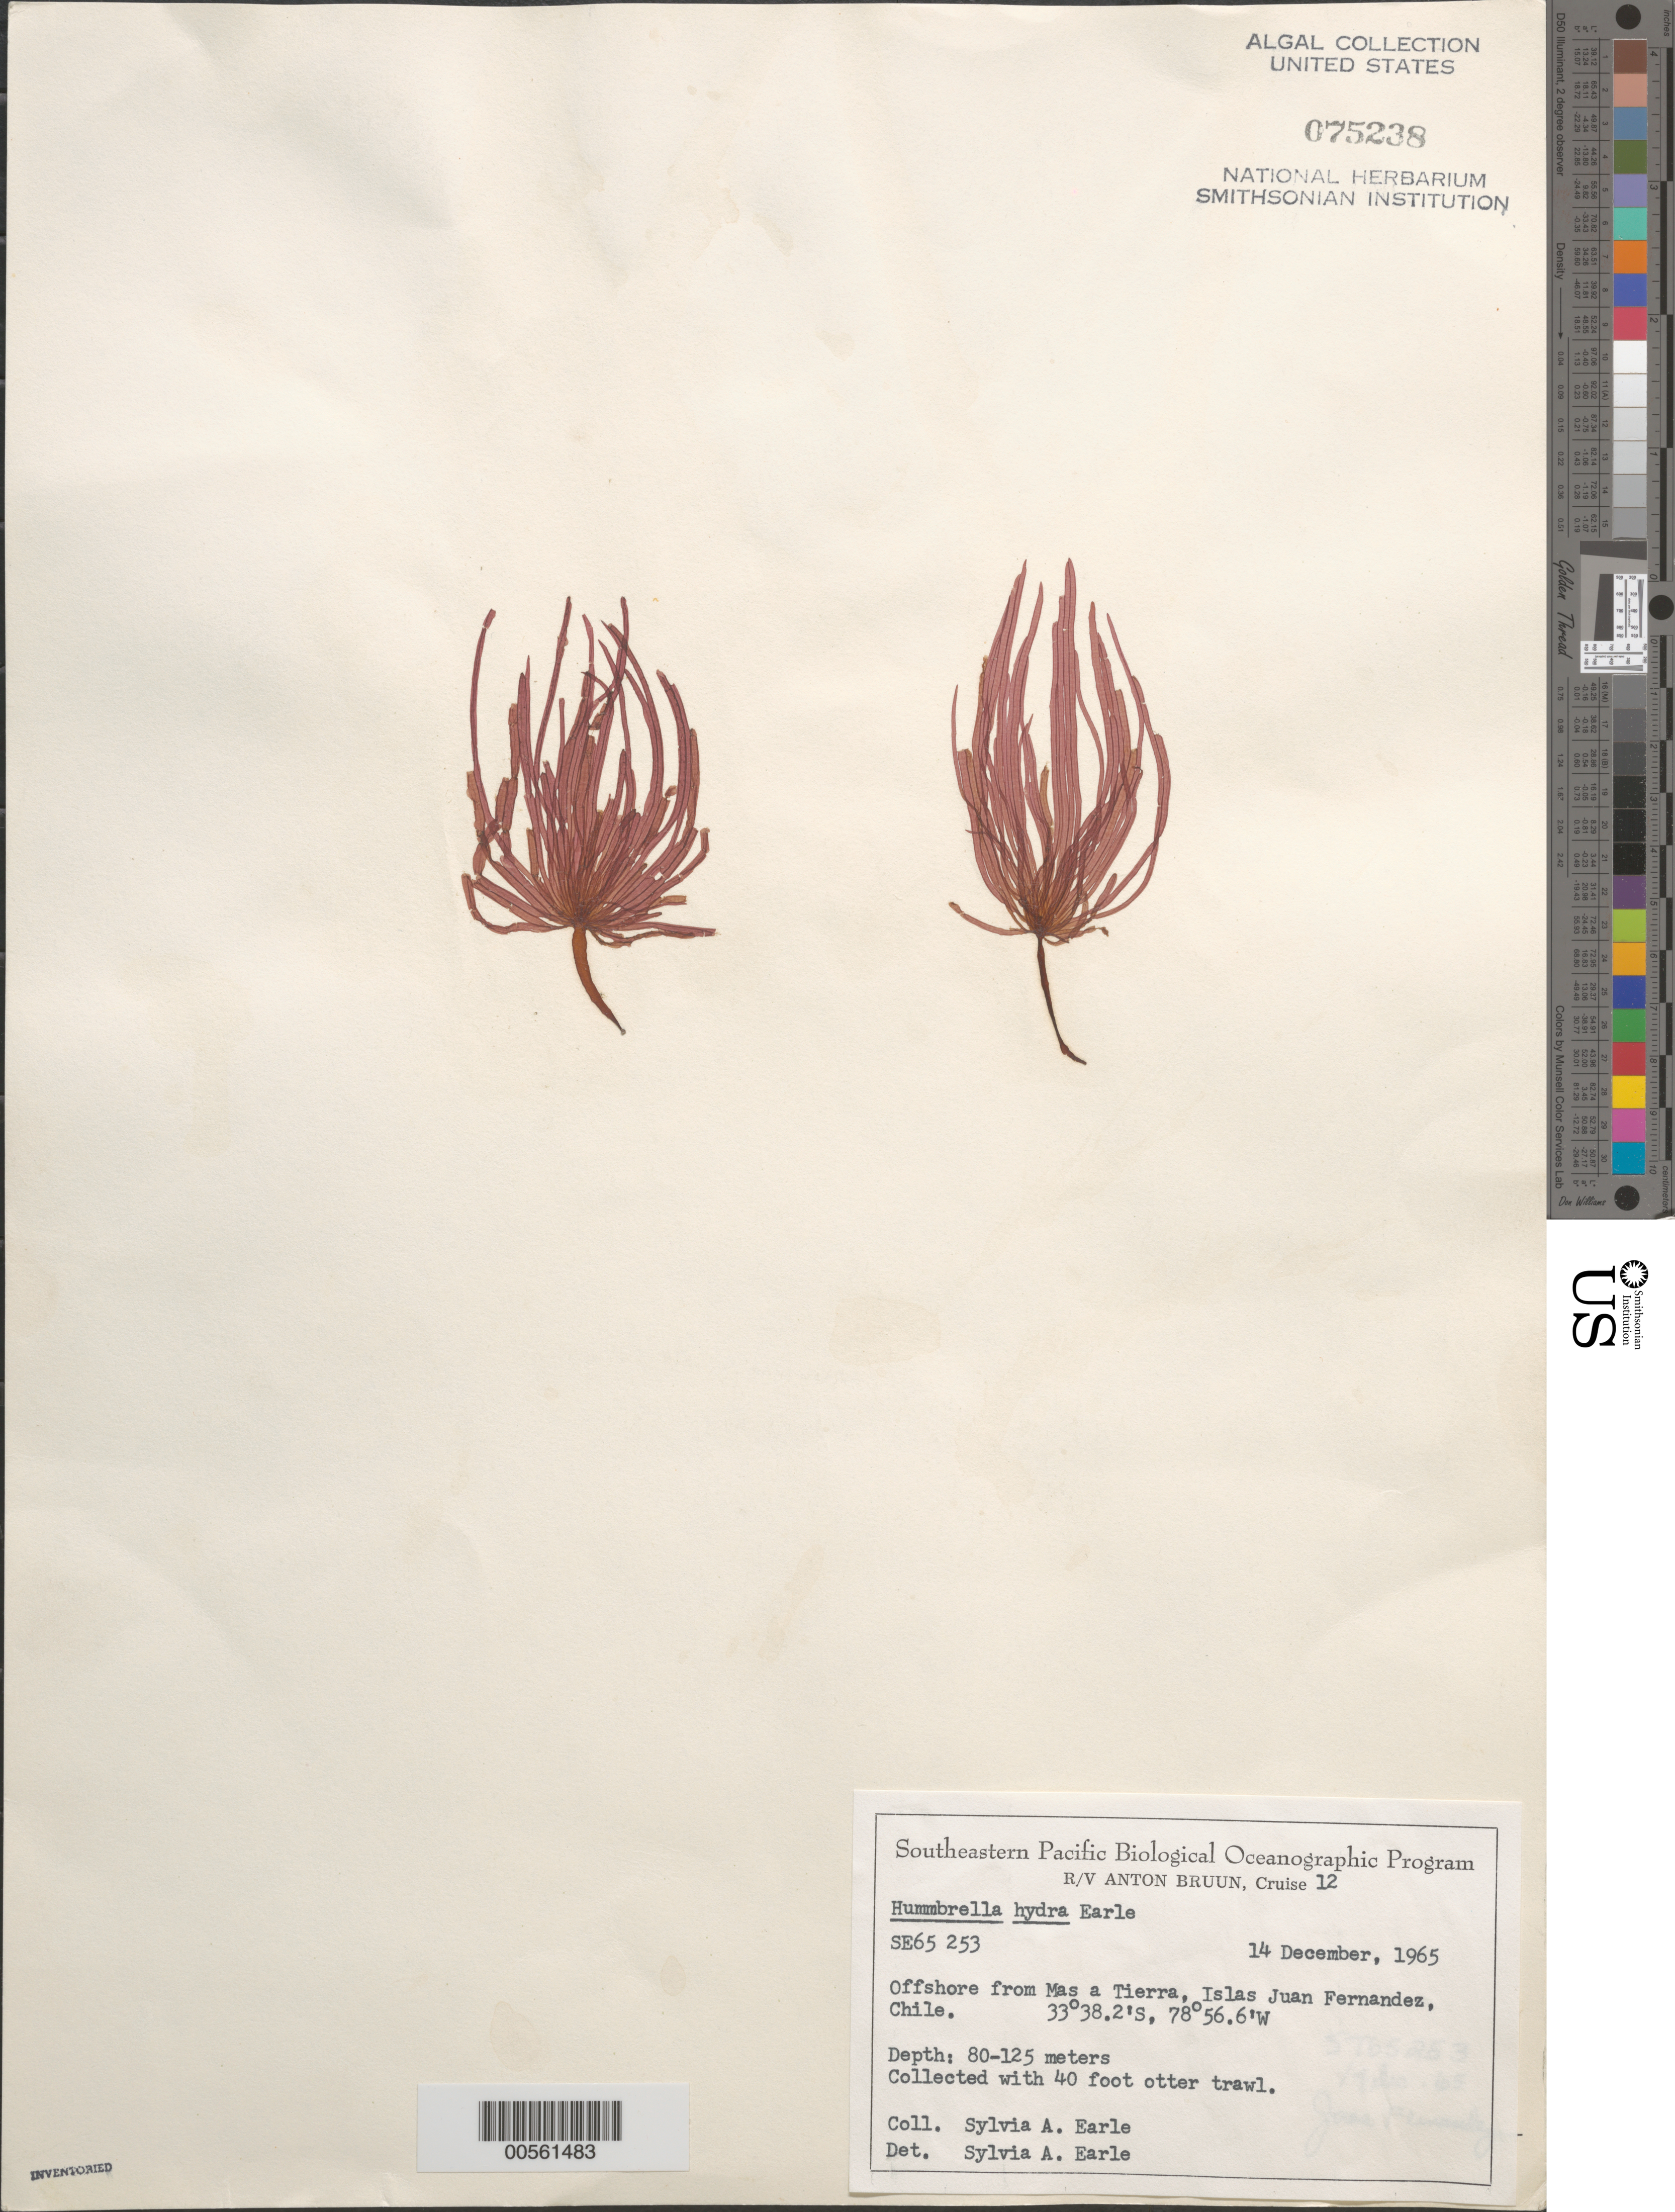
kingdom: Plantae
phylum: Rhodophyta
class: Florideophyceae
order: Gigartinales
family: Pseudoanemoniaceae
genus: Hummbrella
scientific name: Hummbrella hydra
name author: S.A. Earle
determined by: Earle, S. A.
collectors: S. A. Earle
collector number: SE 65253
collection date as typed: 14 Dec 1965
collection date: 1965-12-14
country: Chile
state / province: Valparaíso (V)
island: Isla Más a Tierra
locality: Off Más a Tierra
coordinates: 33 38.2' S, 78 56.6' W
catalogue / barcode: US 75238